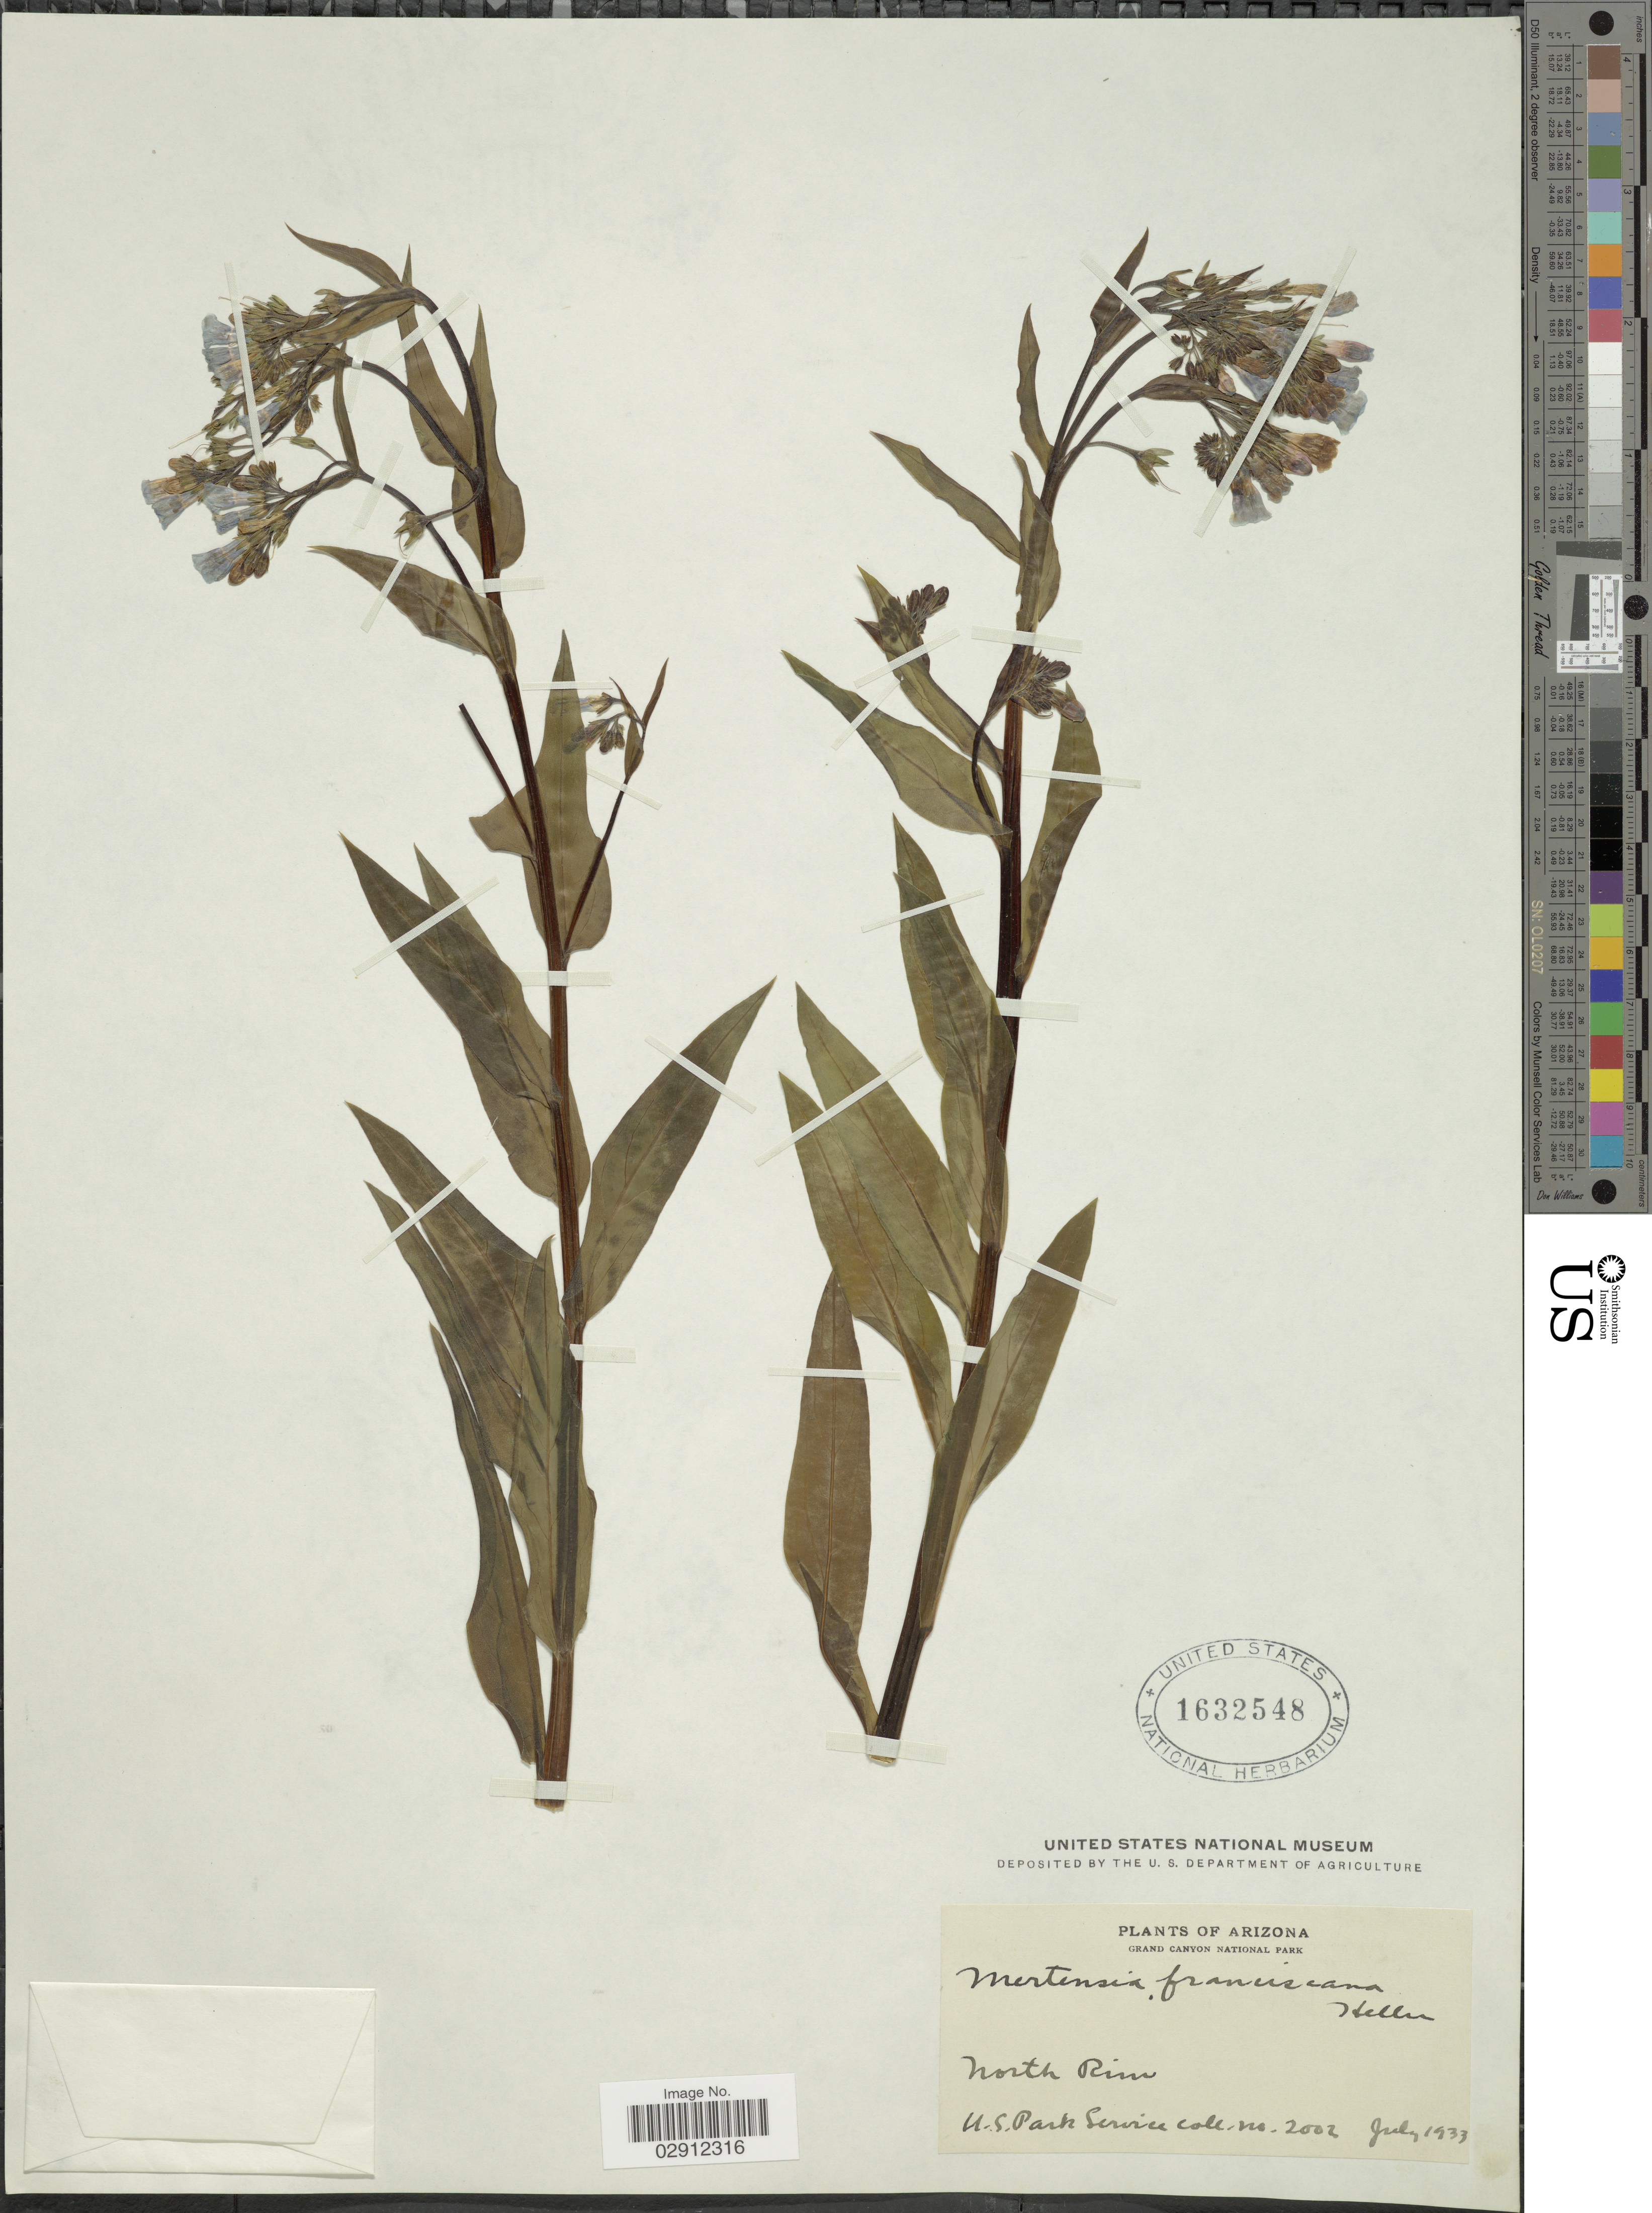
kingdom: Plantae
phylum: Tracheophyta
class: Magnoliopsida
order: Boraginales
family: Boraginaceae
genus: Mertensia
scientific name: Mertensia franciscana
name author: A. Heller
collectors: U. S. Park Service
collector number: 2002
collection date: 1933-07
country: United States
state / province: Arizona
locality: Grand Canyon National Park. Nort Rim.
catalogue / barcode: US 1632548